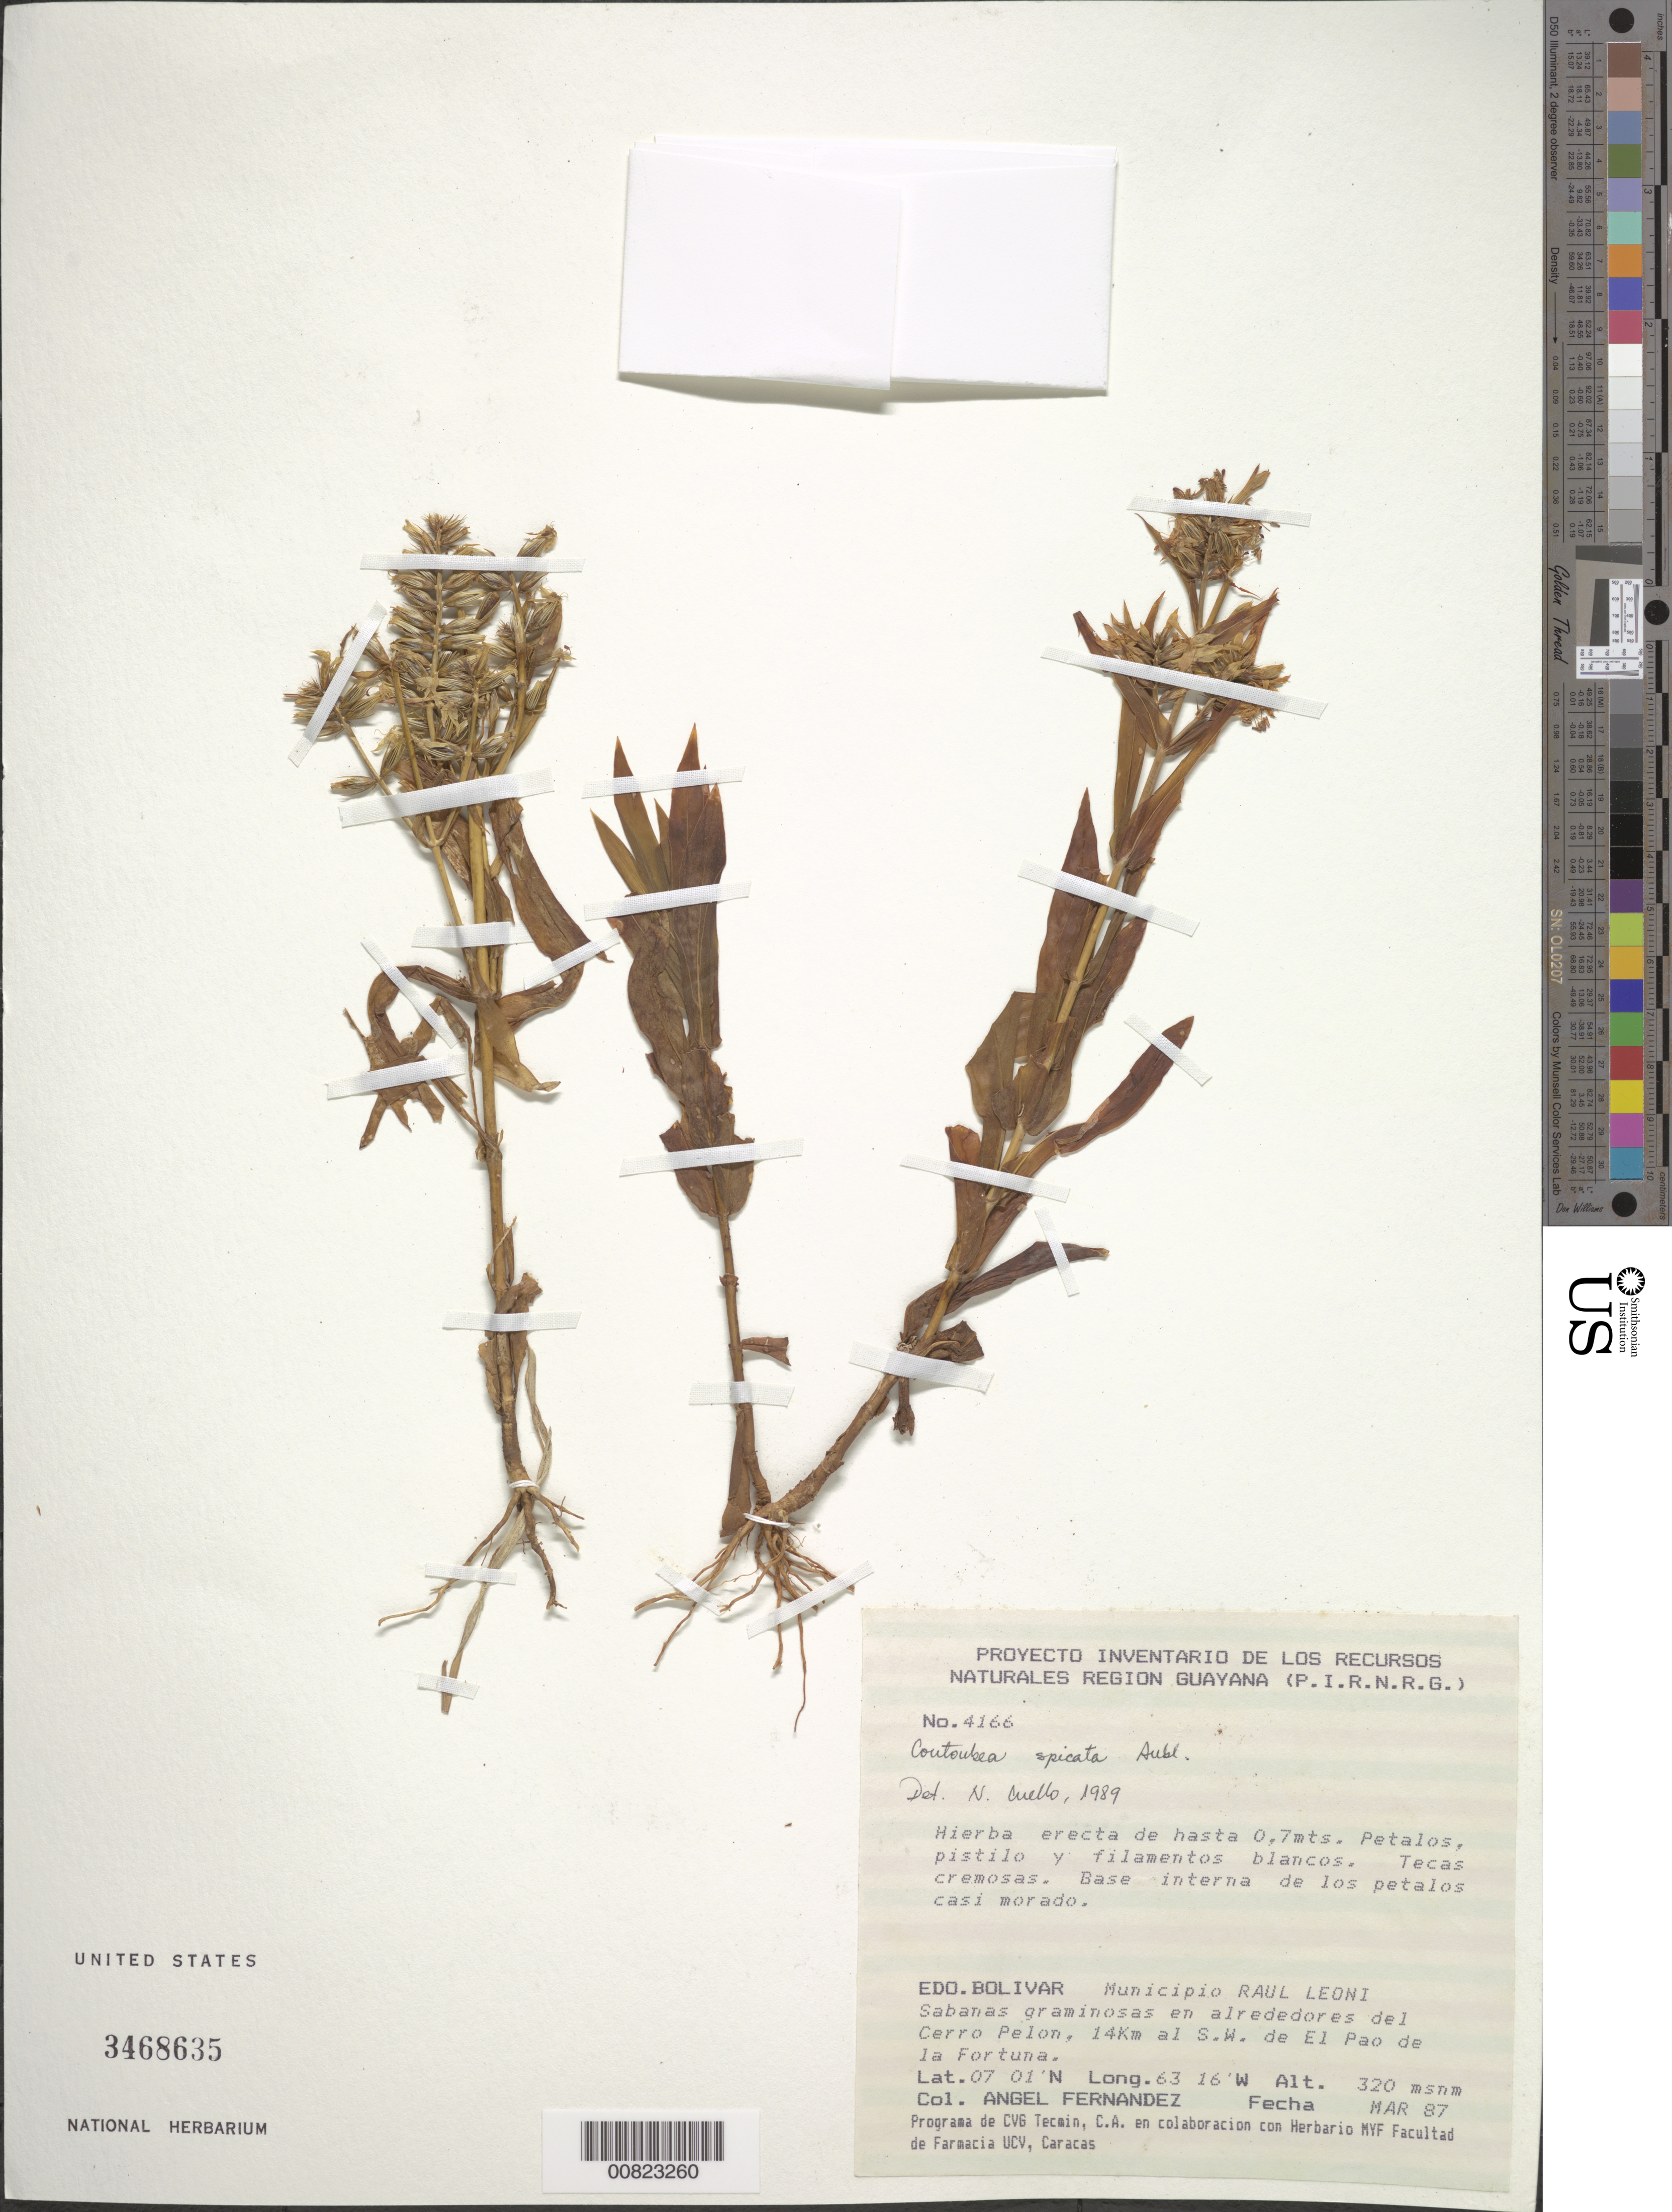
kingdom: Plantae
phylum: Tracheophyta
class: Magnoliopsida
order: Gentianales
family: Gentianaceae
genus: Coutoubea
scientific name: Coutoubea spicata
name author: Aubl.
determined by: Cuello, Nidia L.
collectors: A. Fernández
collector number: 4166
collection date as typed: Mar-87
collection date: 1987-03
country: Venezuela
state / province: Bolívar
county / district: Angostura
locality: Mun. Raúl Leoni [=Angostura], Cerro Pelon, 14 km SW de El Pao de la Fortuna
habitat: Sabanas graminosas en alrededores del cerro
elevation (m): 320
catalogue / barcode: US 3468635